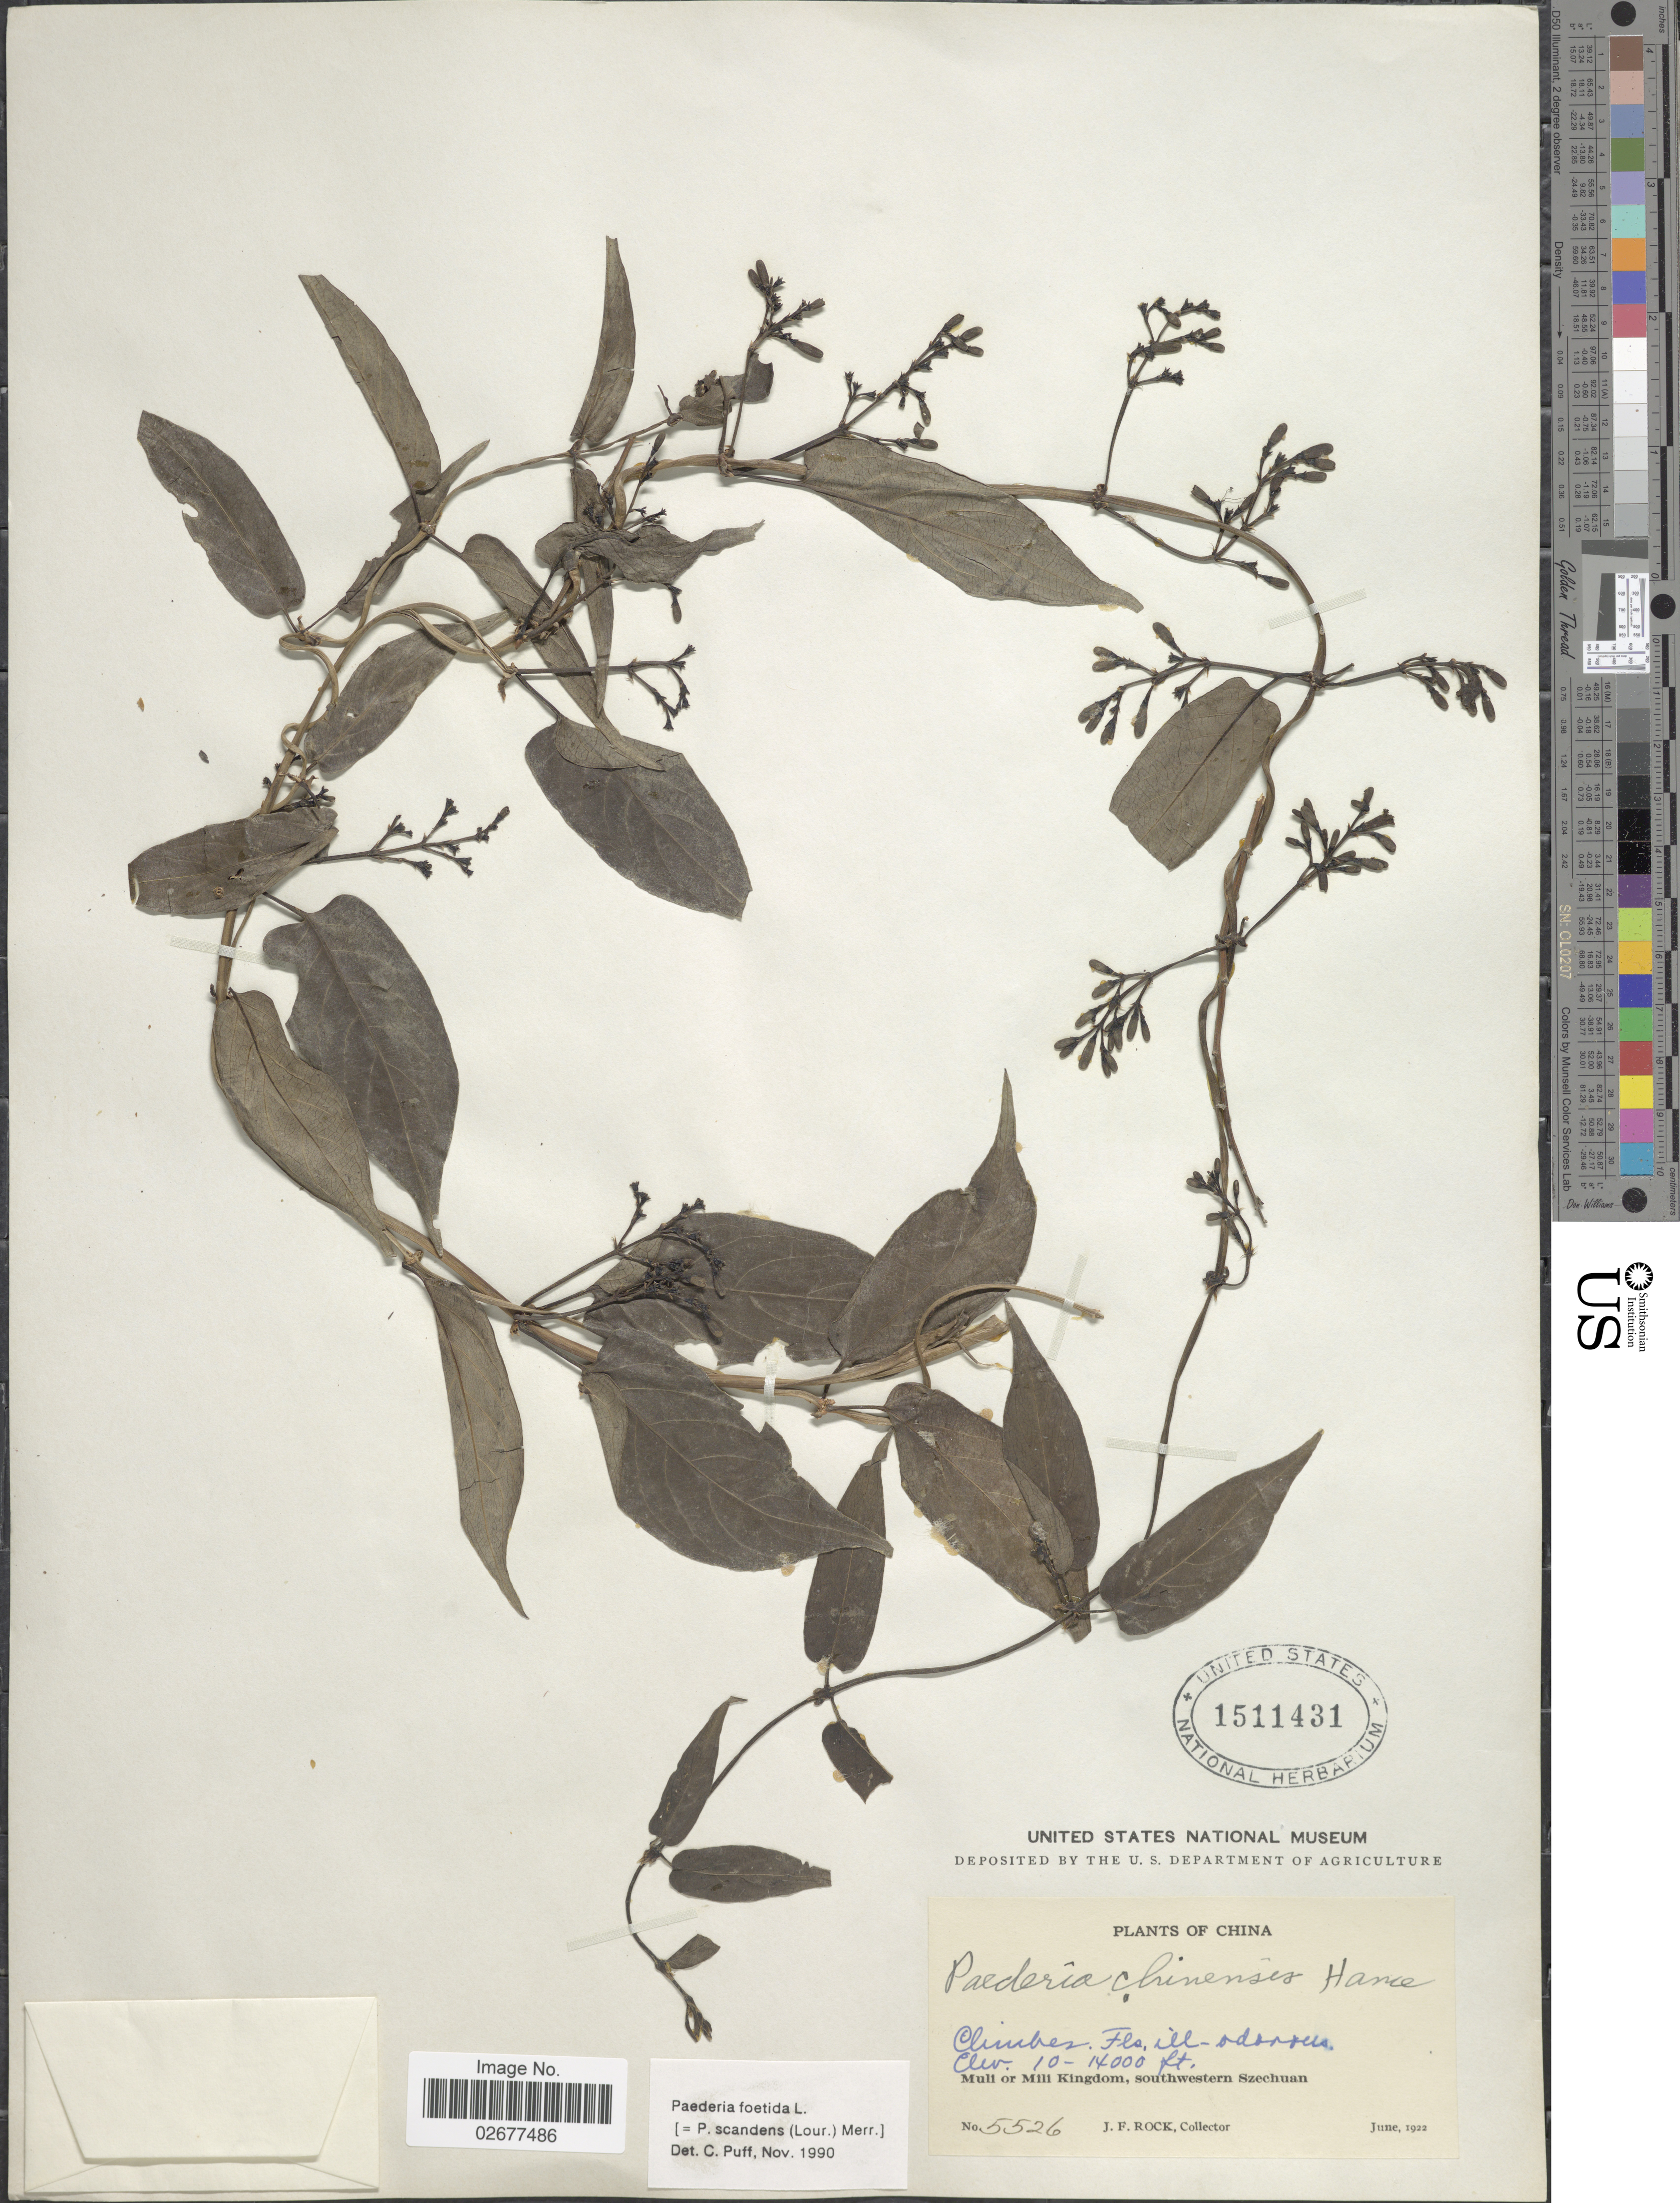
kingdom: Plantae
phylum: Tracheophyta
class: Magnoliopsida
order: Gentianales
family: Rubiaceae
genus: Paederia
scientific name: Paederia foetida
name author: L.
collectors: J. Rock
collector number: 5526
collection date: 1922-06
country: China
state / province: Sichuan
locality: Muli or Mili Kingdom, southwestern Szechuan.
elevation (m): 3048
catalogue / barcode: US 1411431